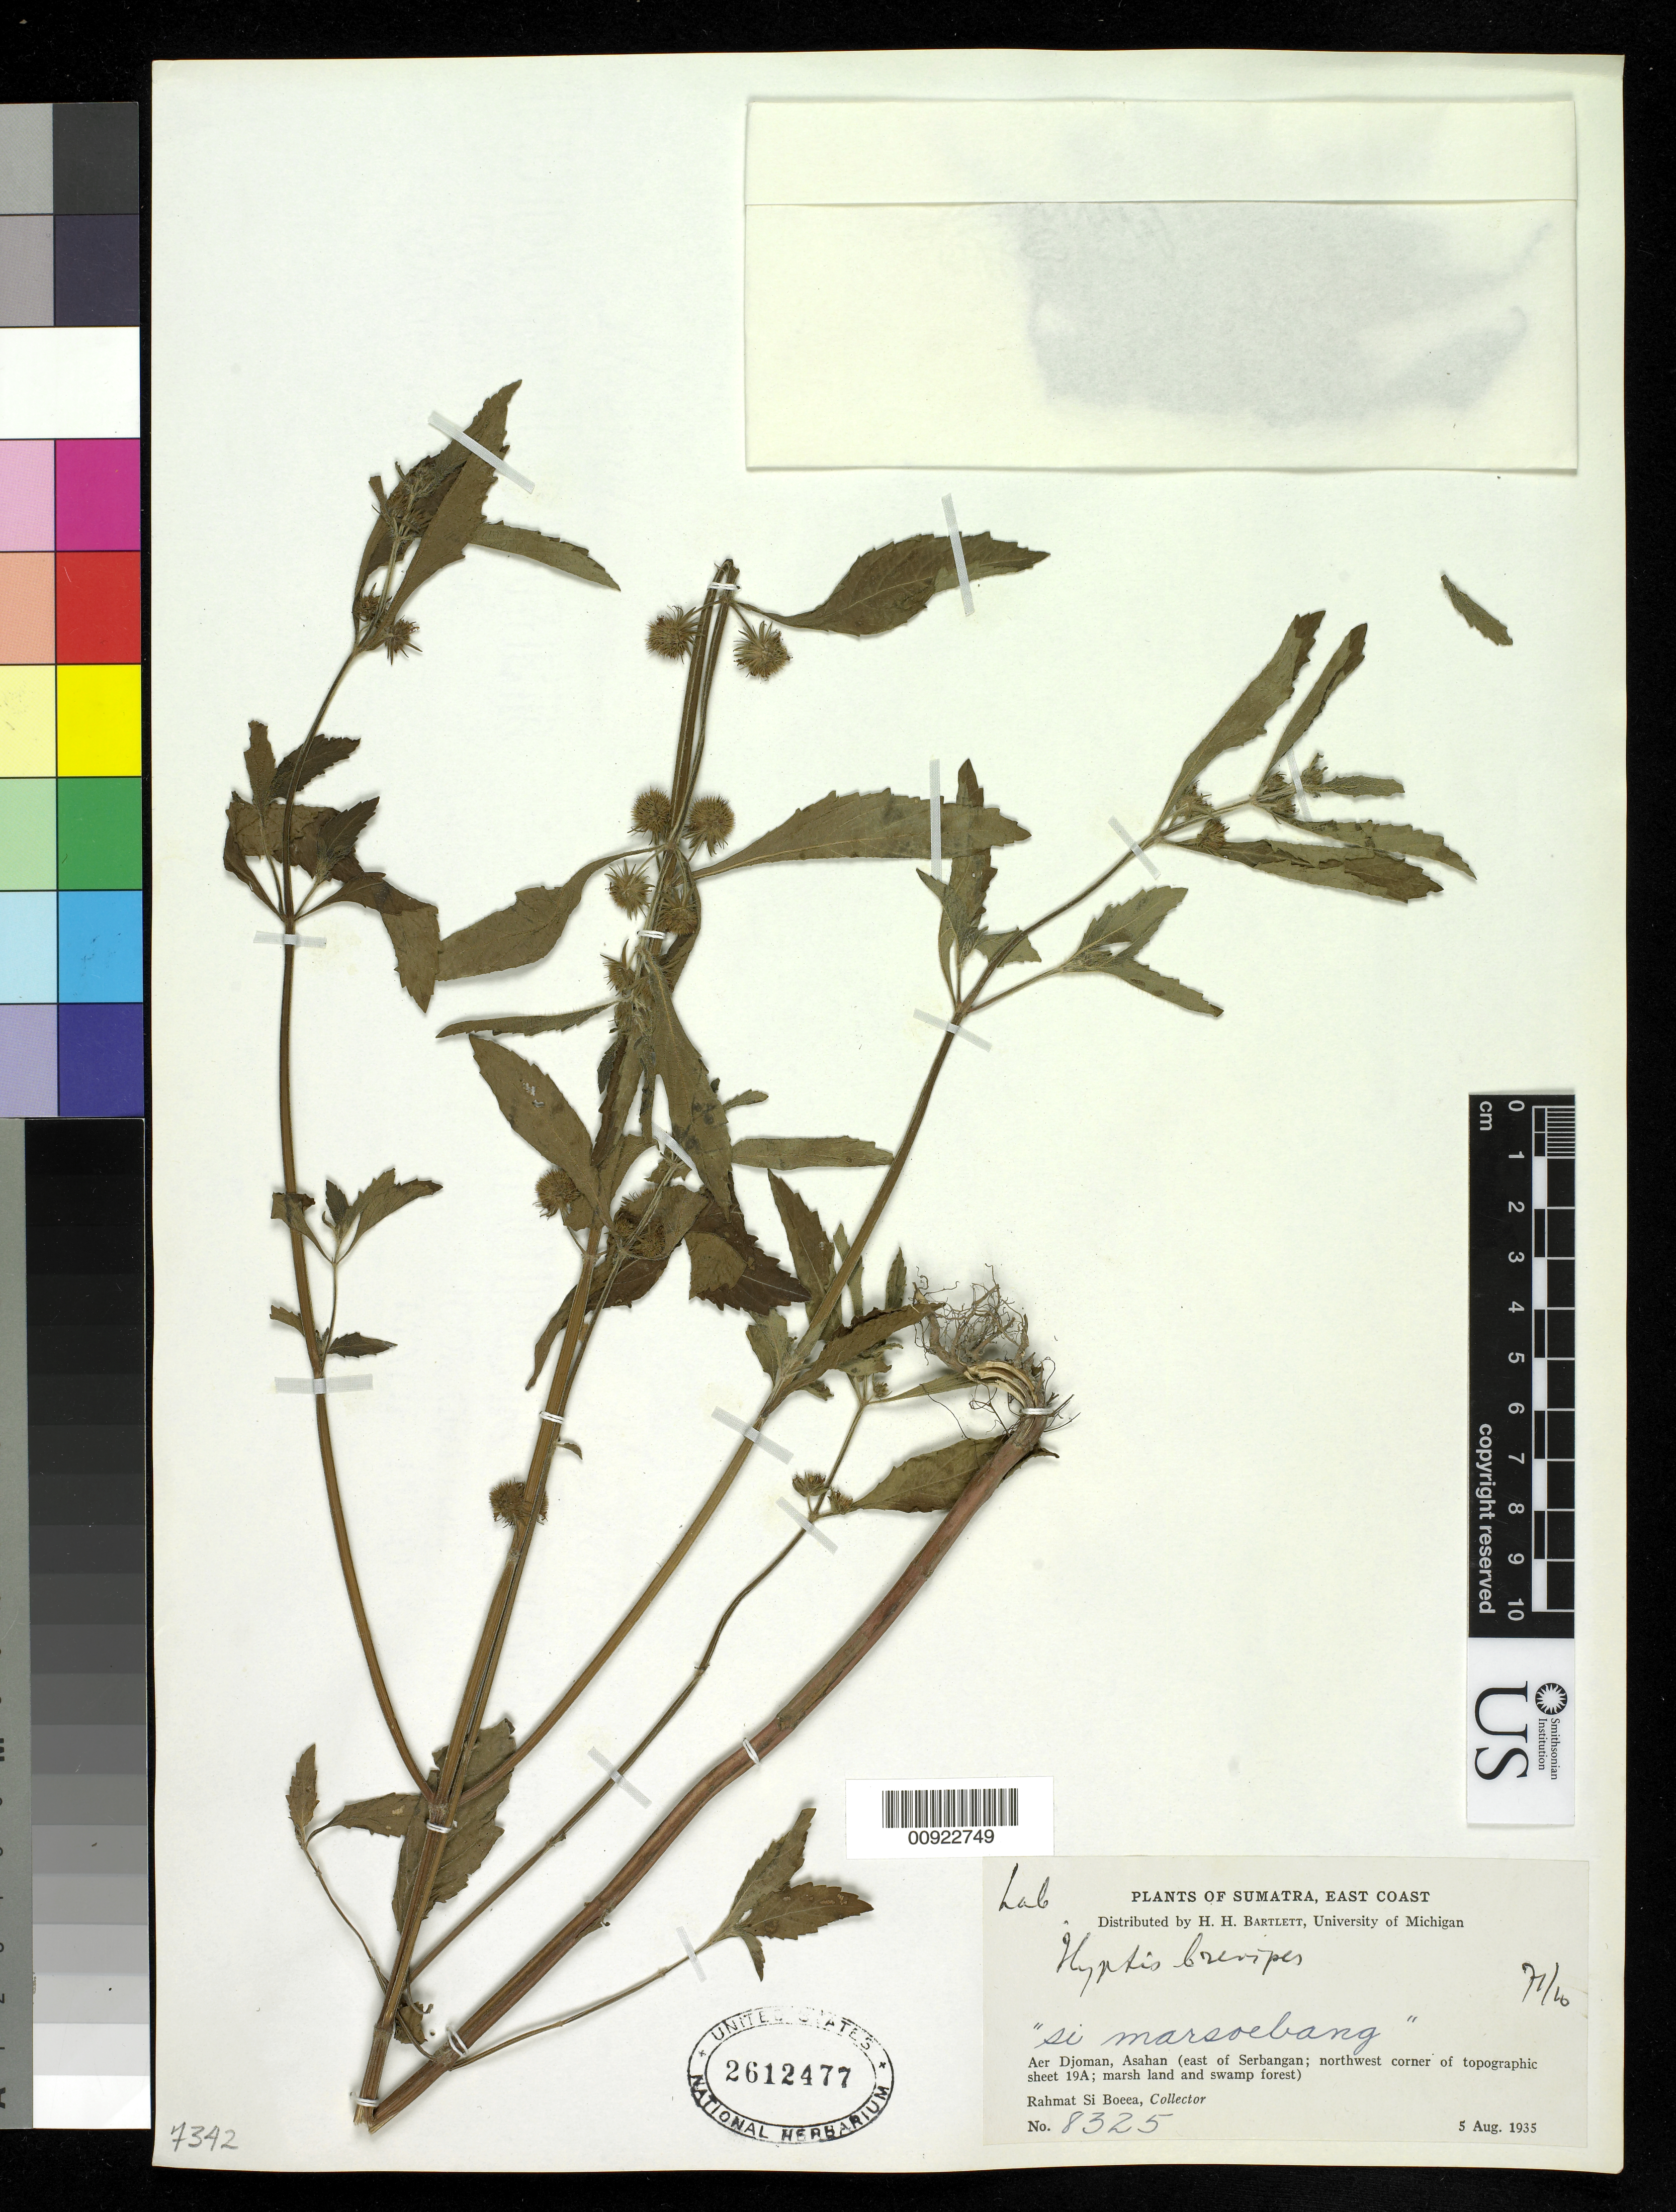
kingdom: Plantae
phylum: Tracheophyta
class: Magnoliopsida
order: Lamiales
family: Lamiaceae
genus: Hyptis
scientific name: Hyptis brevipes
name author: Poit.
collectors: Rahmat Si Boeea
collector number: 8325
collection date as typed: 05 Aug 1935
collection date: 1935-08-05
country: Indonesia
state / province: Sumatra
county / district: Aceh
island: Sumatra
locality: Aer Djoman, Asahan (east of Serbangan)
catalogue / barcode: US 2612477